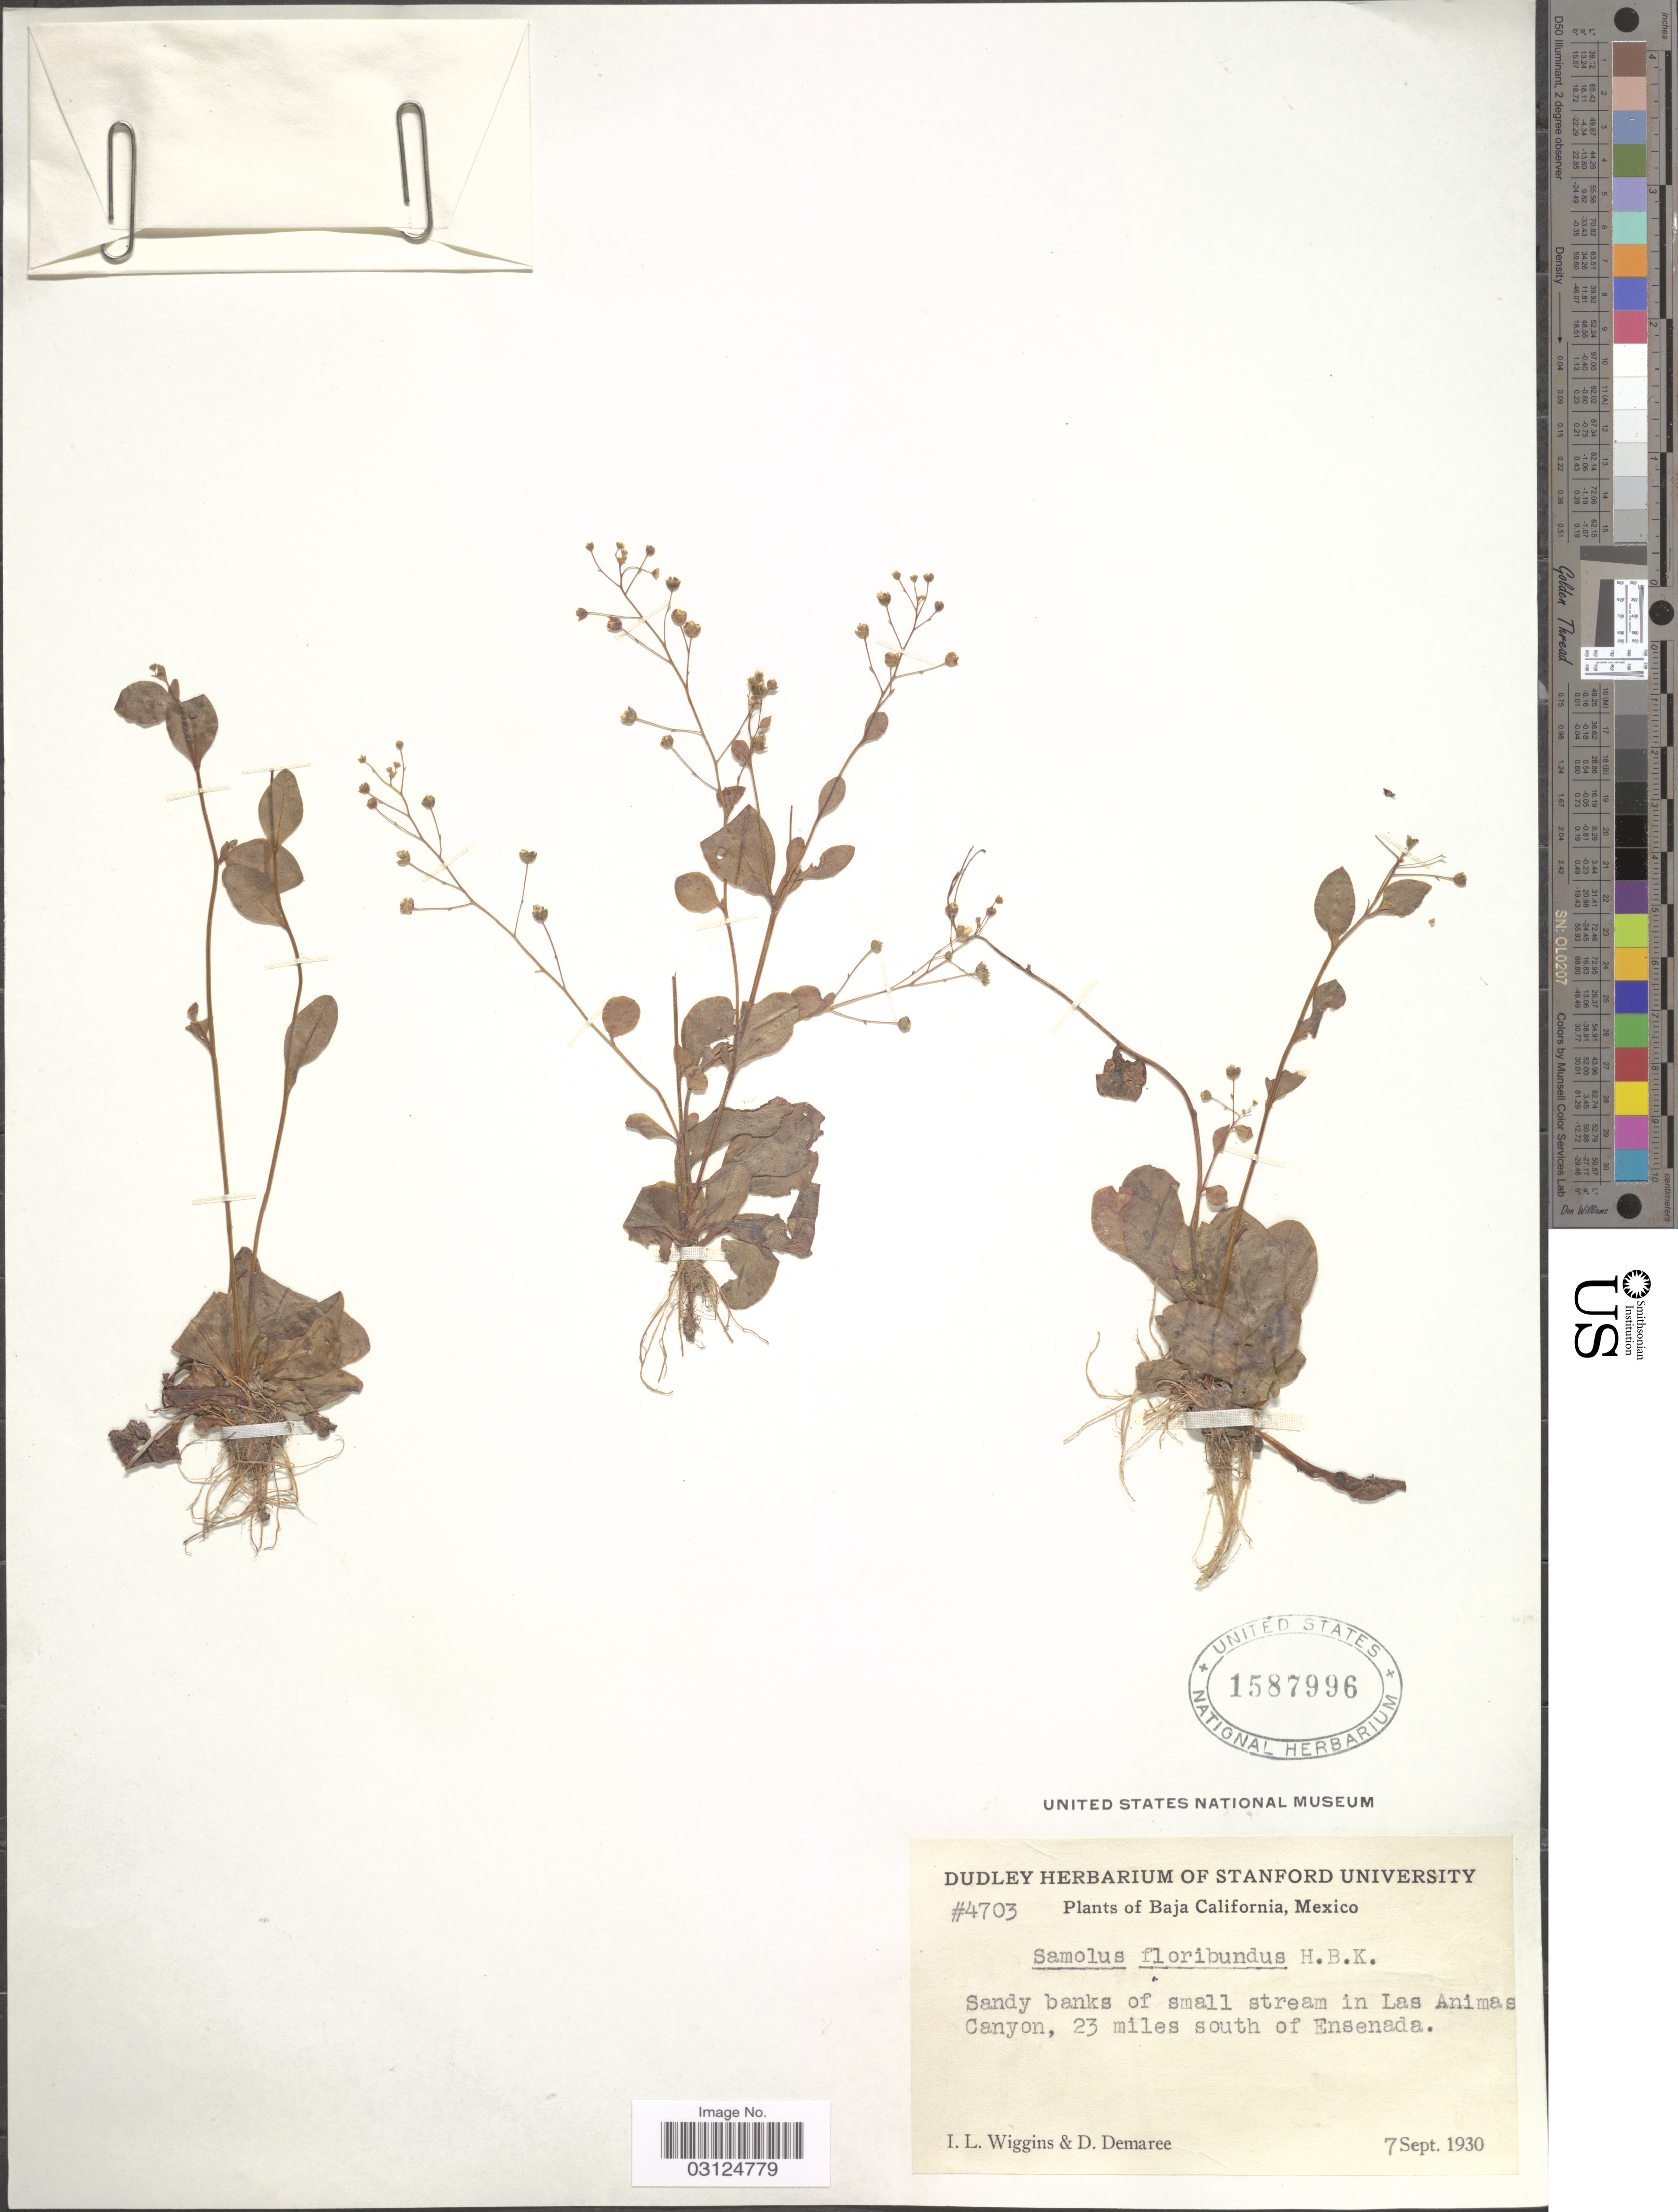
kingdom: Plantae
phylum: Tracheophyta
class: Magnoliopsida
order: Ericales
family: Primulaceae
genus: Samolus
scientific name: Samolus valerandi var. floribundus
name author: (Kunth) R. Knuth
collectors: I. L. Wiggins & D. Demaree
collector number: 4703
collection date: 1930-09-07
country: Mexico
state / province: Baja California Norte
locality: Sandy banks of small stream in Las Animas Canyon, 23 miles south of Ensenada.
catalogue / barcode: US 1587996